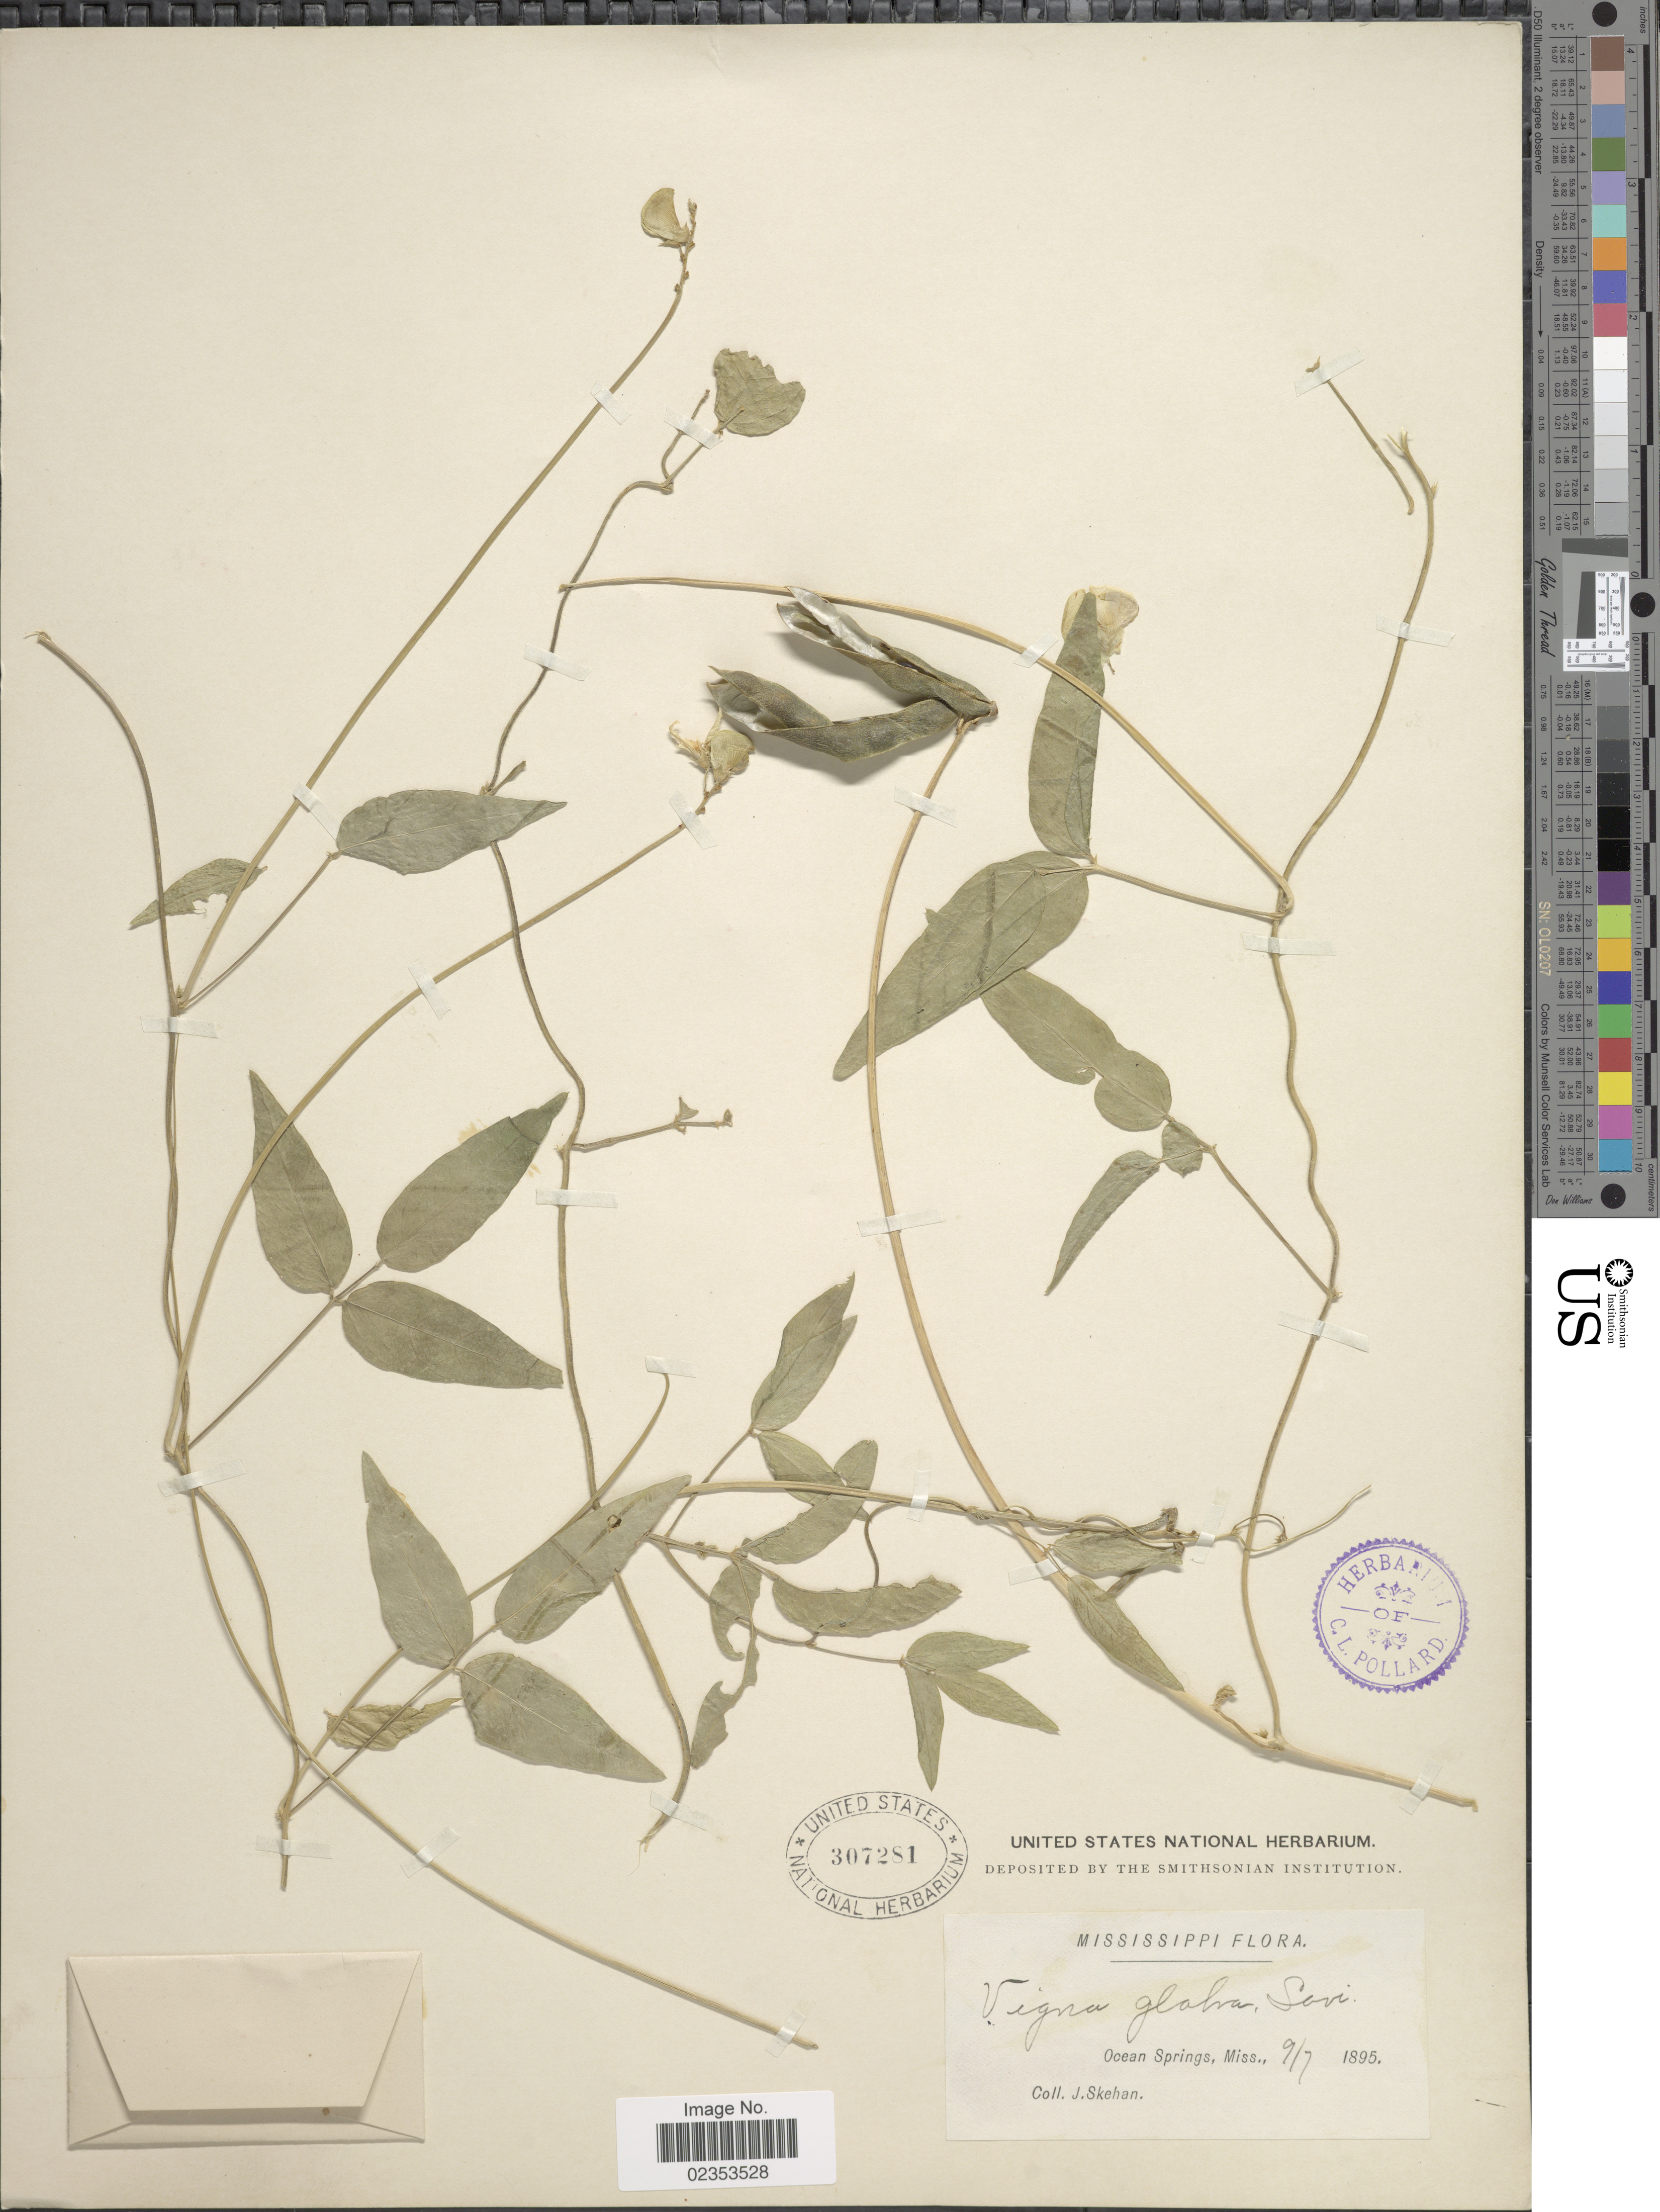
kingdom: Plantae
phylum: Tracheophyta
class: Magnoliopsida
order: Fabales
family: Fabaceae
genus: Vigna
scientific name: Vigna luteola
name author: (Jacq.) Benth.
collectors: J. Skehan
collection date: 1895-09-07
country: United States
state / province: Mississippi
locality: Ocean Springs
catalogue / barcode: US 307281